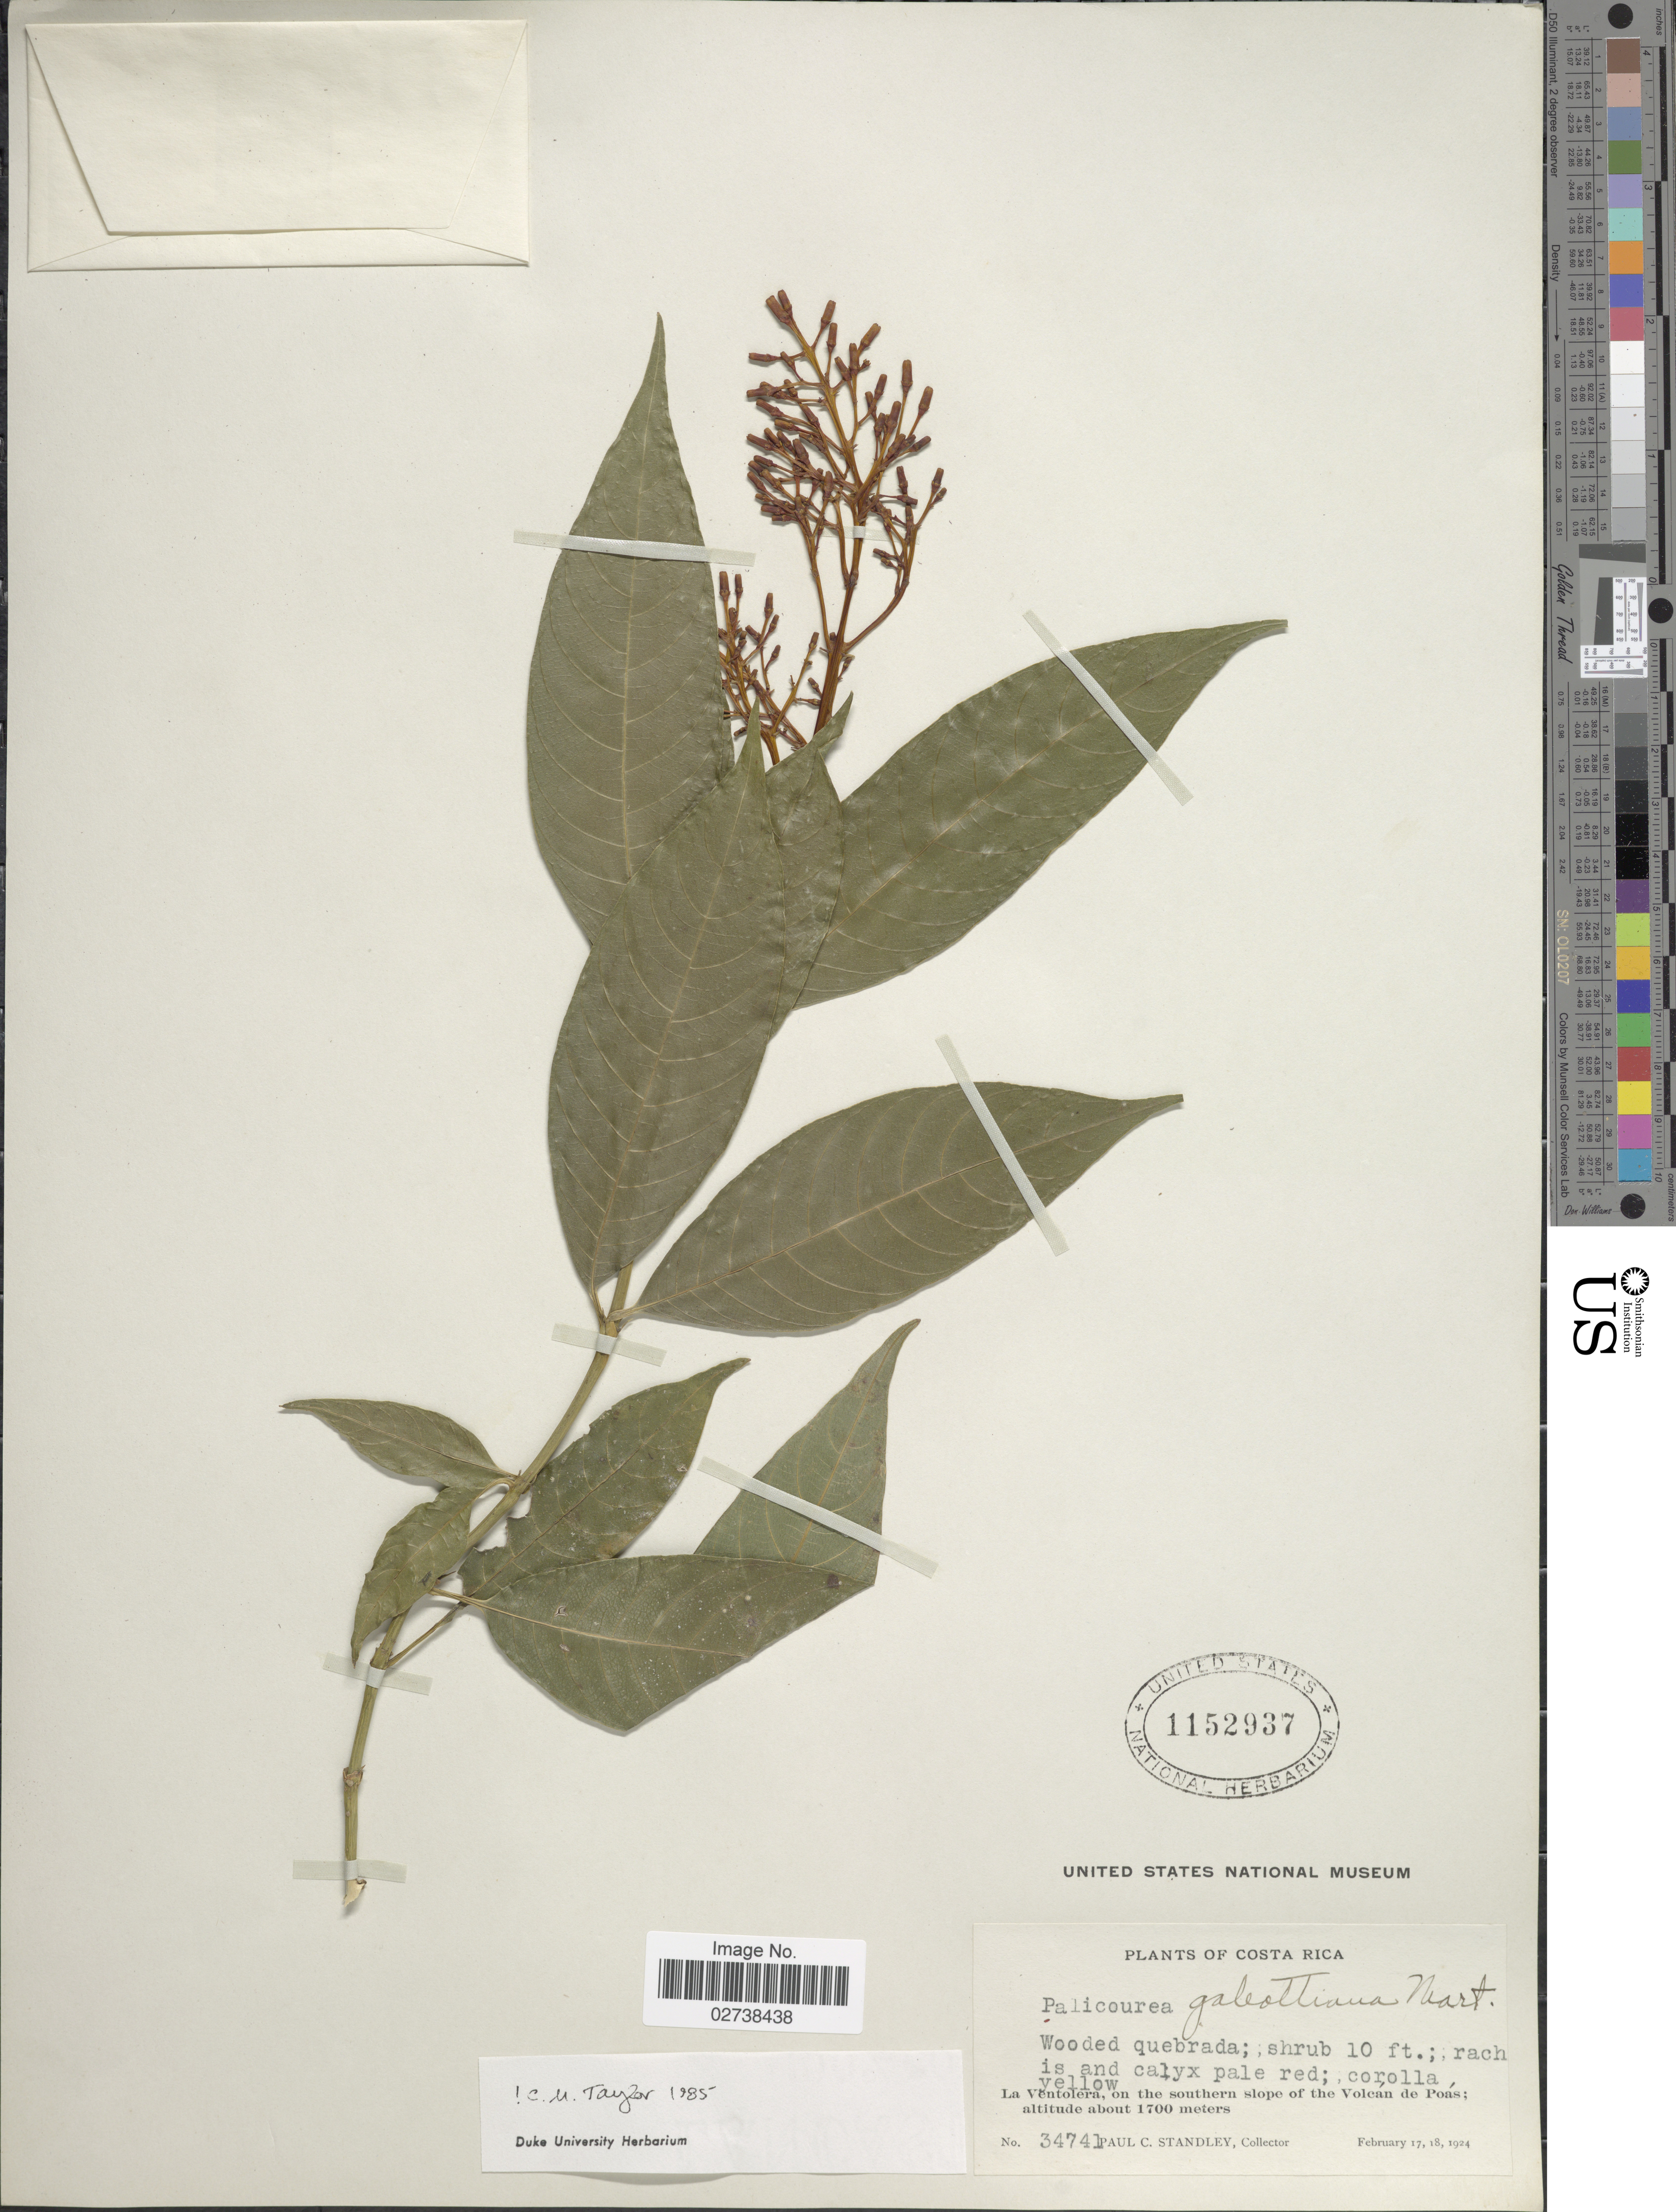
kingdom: Plantae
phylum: Tracheophyta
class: Magnoliopsida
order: Gentianales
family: Rubiaceae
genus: Palicourea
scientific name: Palicourea galeottiana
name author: M. Martens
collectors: P. C. Standley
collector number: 34741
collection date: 1924-02-17/1924-02-18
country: Costa Rica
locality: La Ventolera, on the southern slope of the Volcan de Poas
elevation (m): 1700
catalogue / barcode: US 1152937